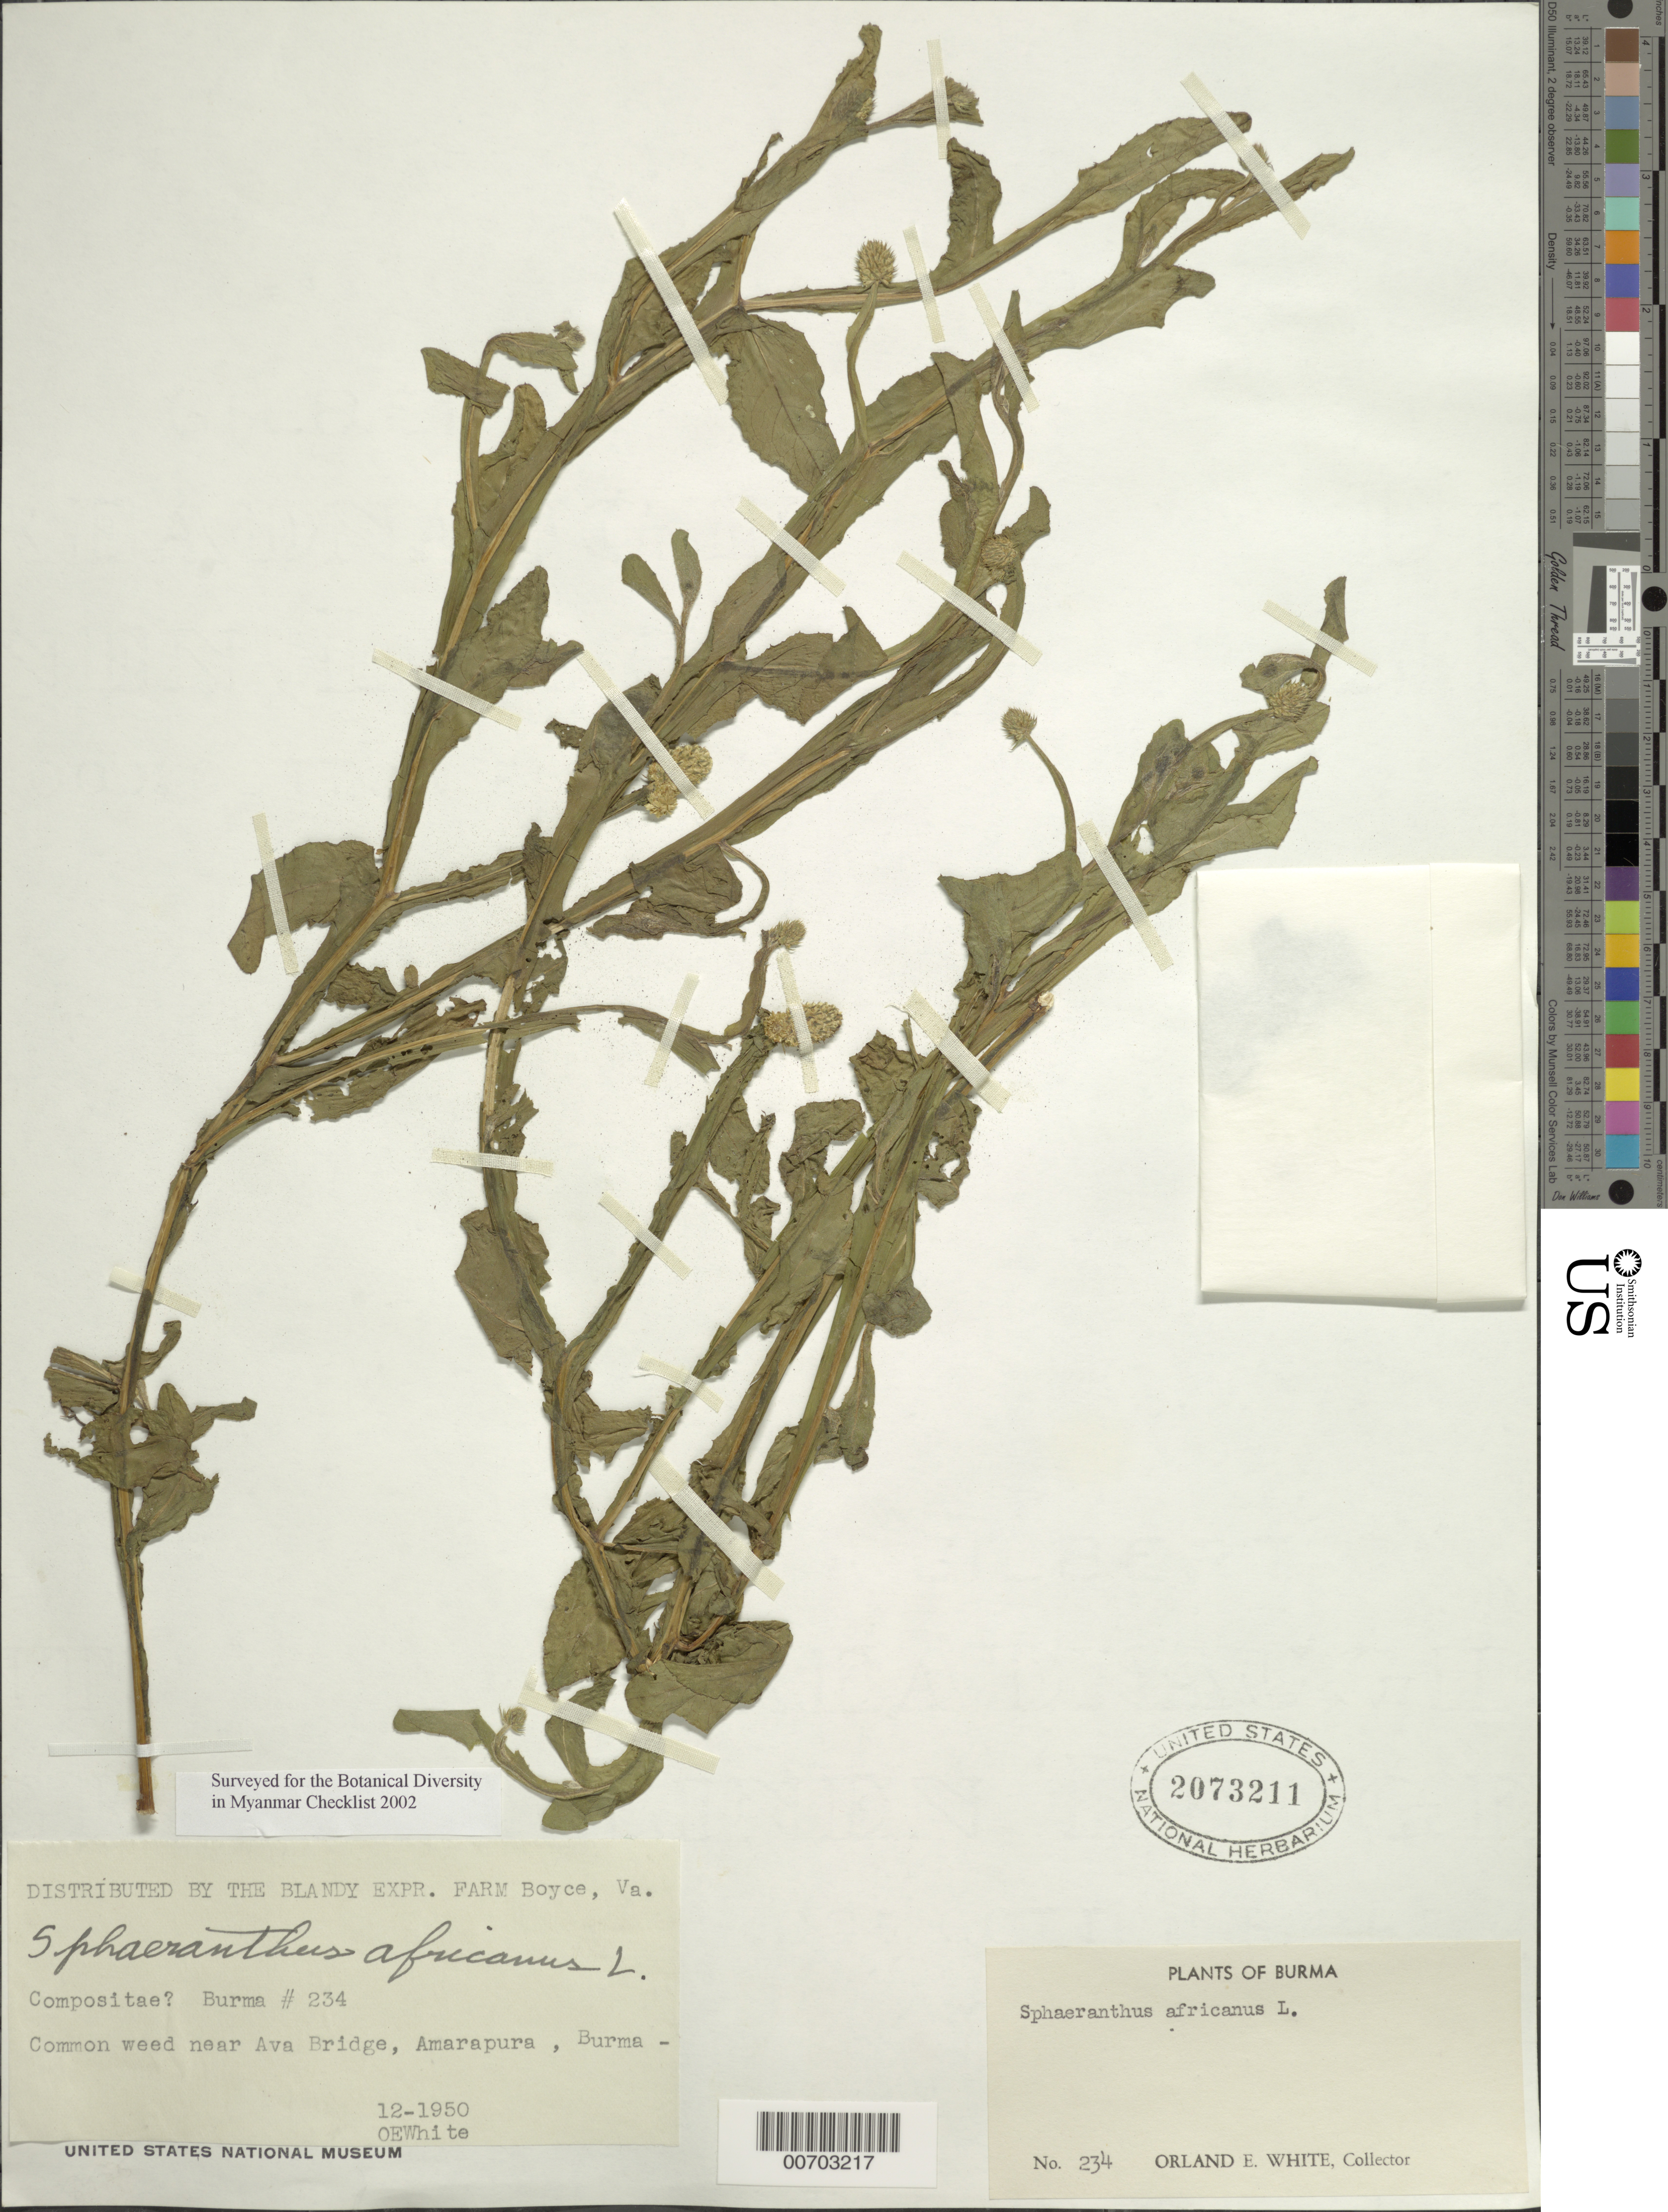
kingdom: Plantae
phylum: Tracheophyta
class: Magnoliopsida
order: Asterales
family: Asteraceae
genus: Sphaeranthus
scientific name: Sphaeranthus africanus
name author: L.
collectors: O. E. White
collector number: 234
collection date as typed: Dec 1950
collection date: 1950-12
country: Myanmar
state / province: Irrawadda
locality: Ava Bridge, Amarapura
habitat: Near bridge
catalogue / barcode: US 2073211